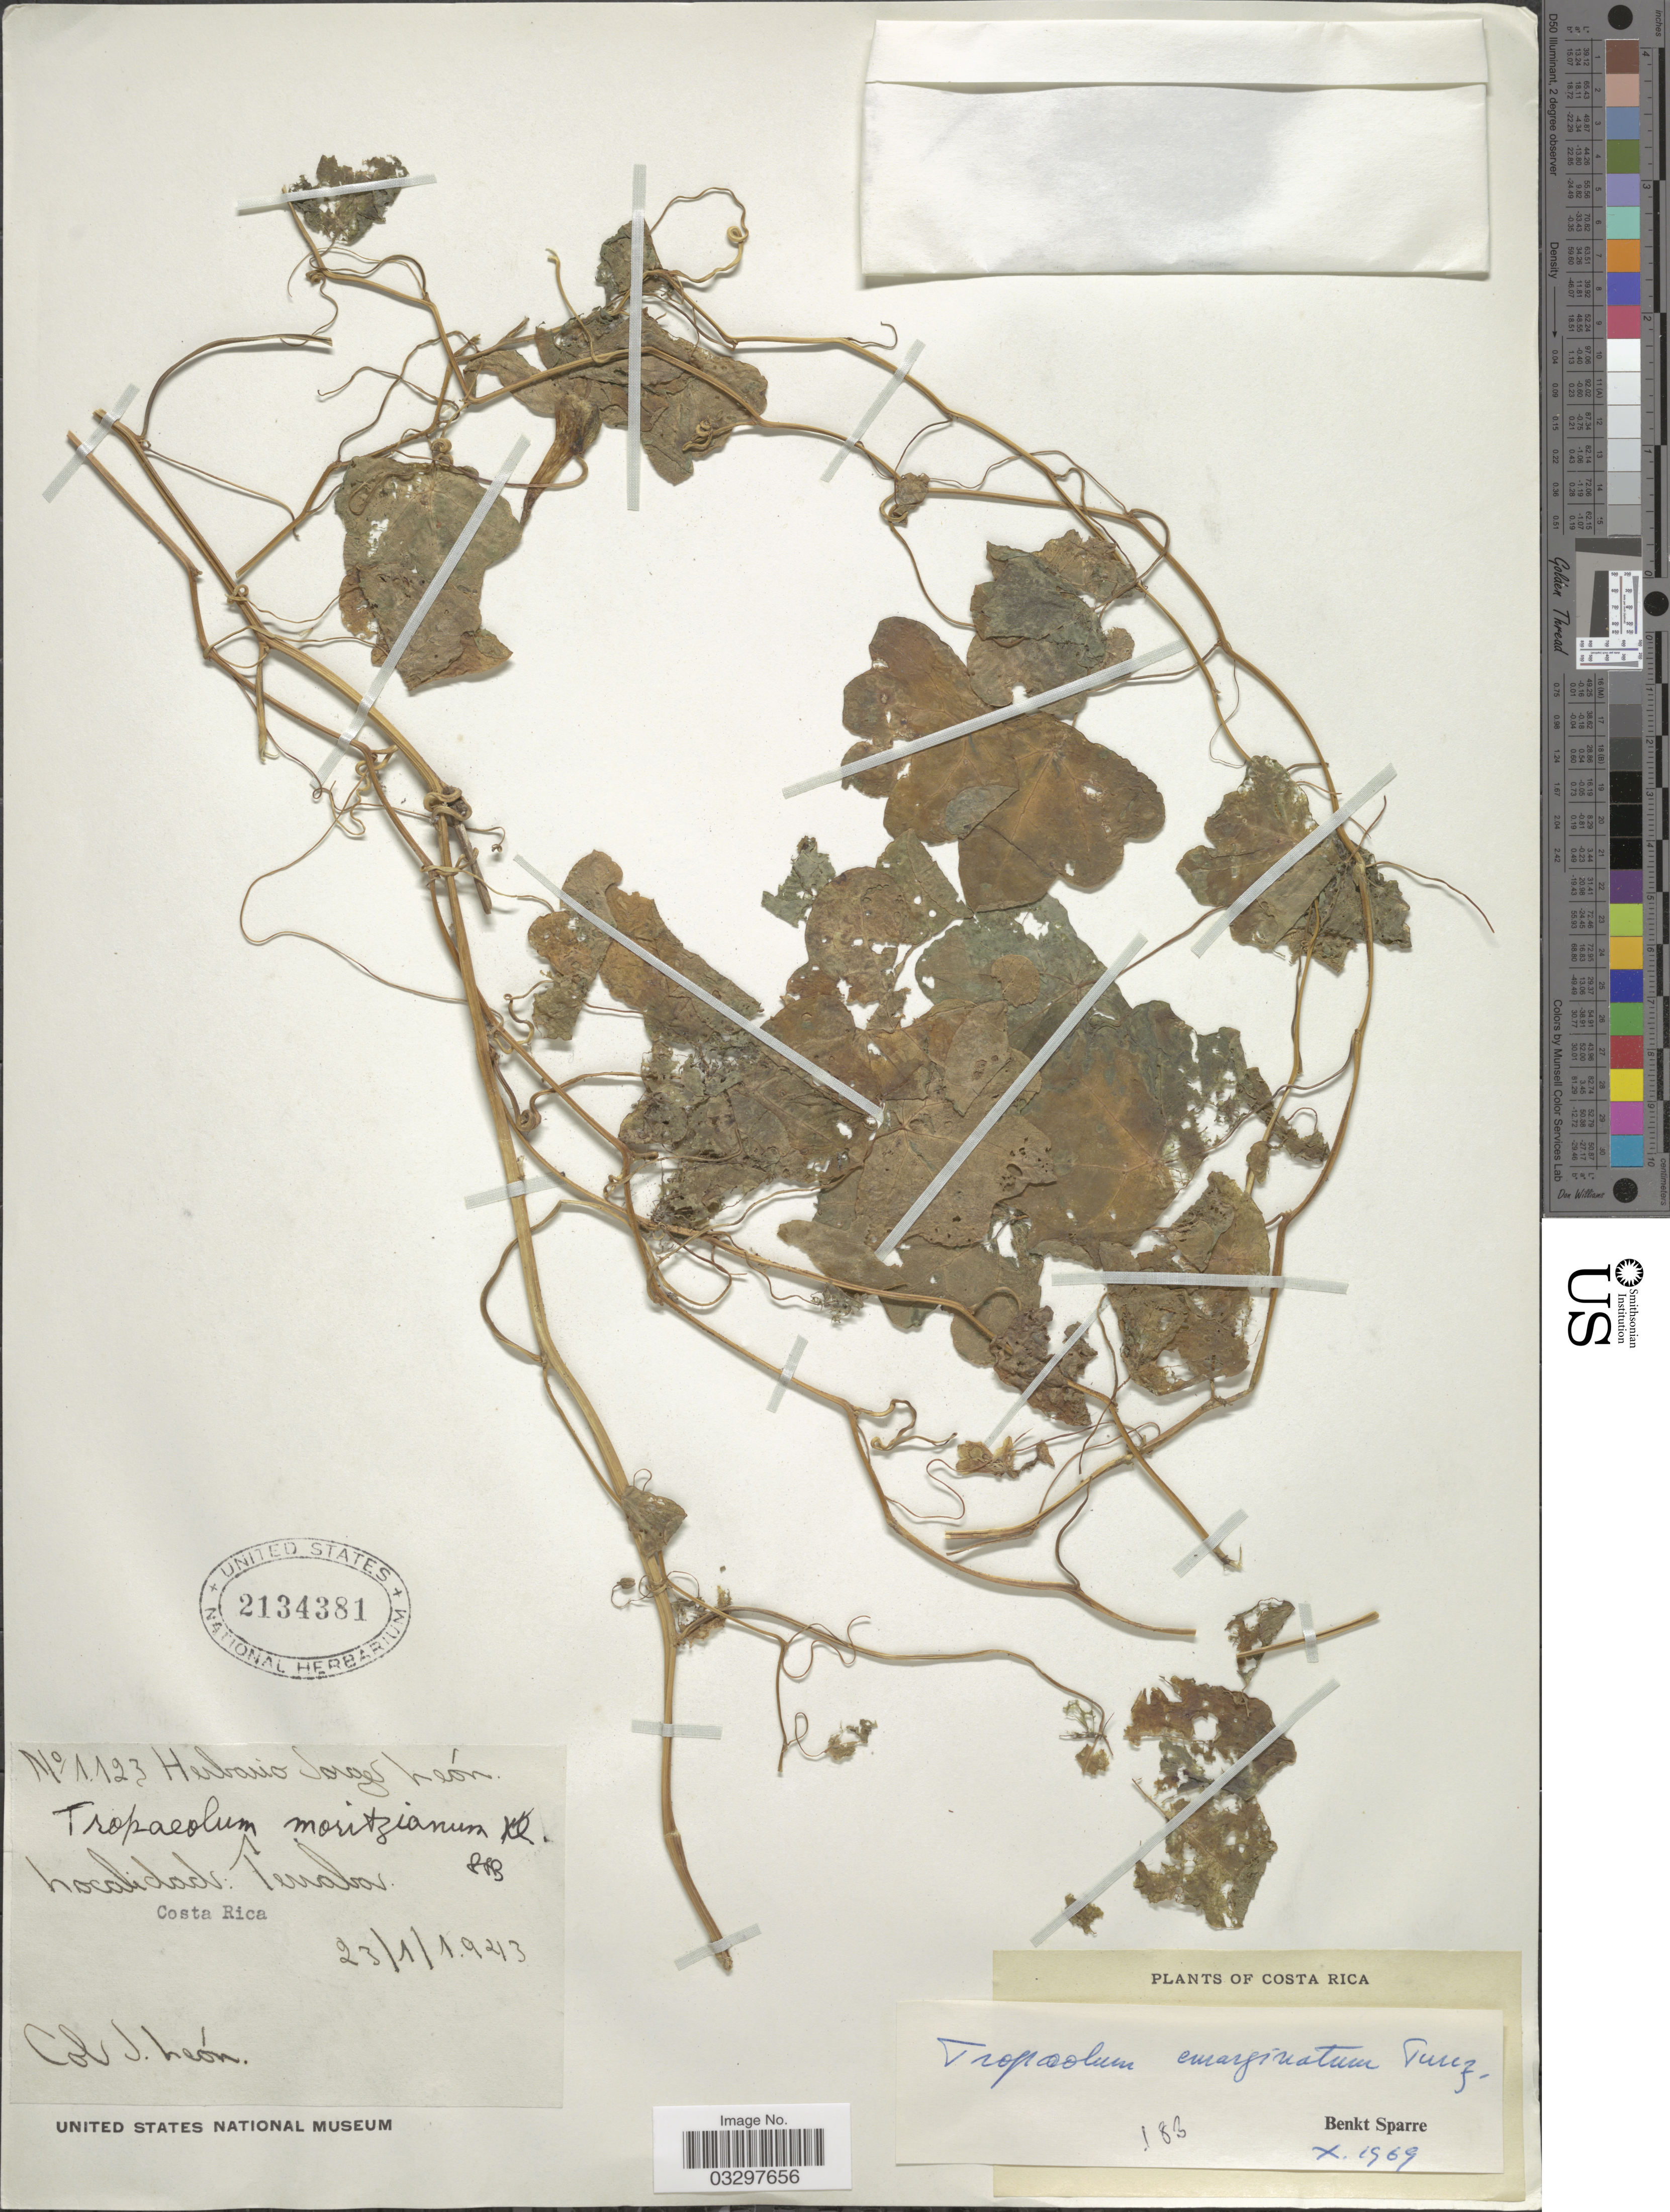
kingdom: Plantae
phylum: Tracheophyta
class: Magnoliopsida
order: Brassicales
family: Tropaeolaceae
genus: Tropaeolum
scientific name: Tropaeolum emarginatum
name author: Turcz.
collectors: J. León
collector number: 1123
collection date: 1943-01-23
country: Costa Rica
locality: Terraba.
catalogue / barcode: US 2134381